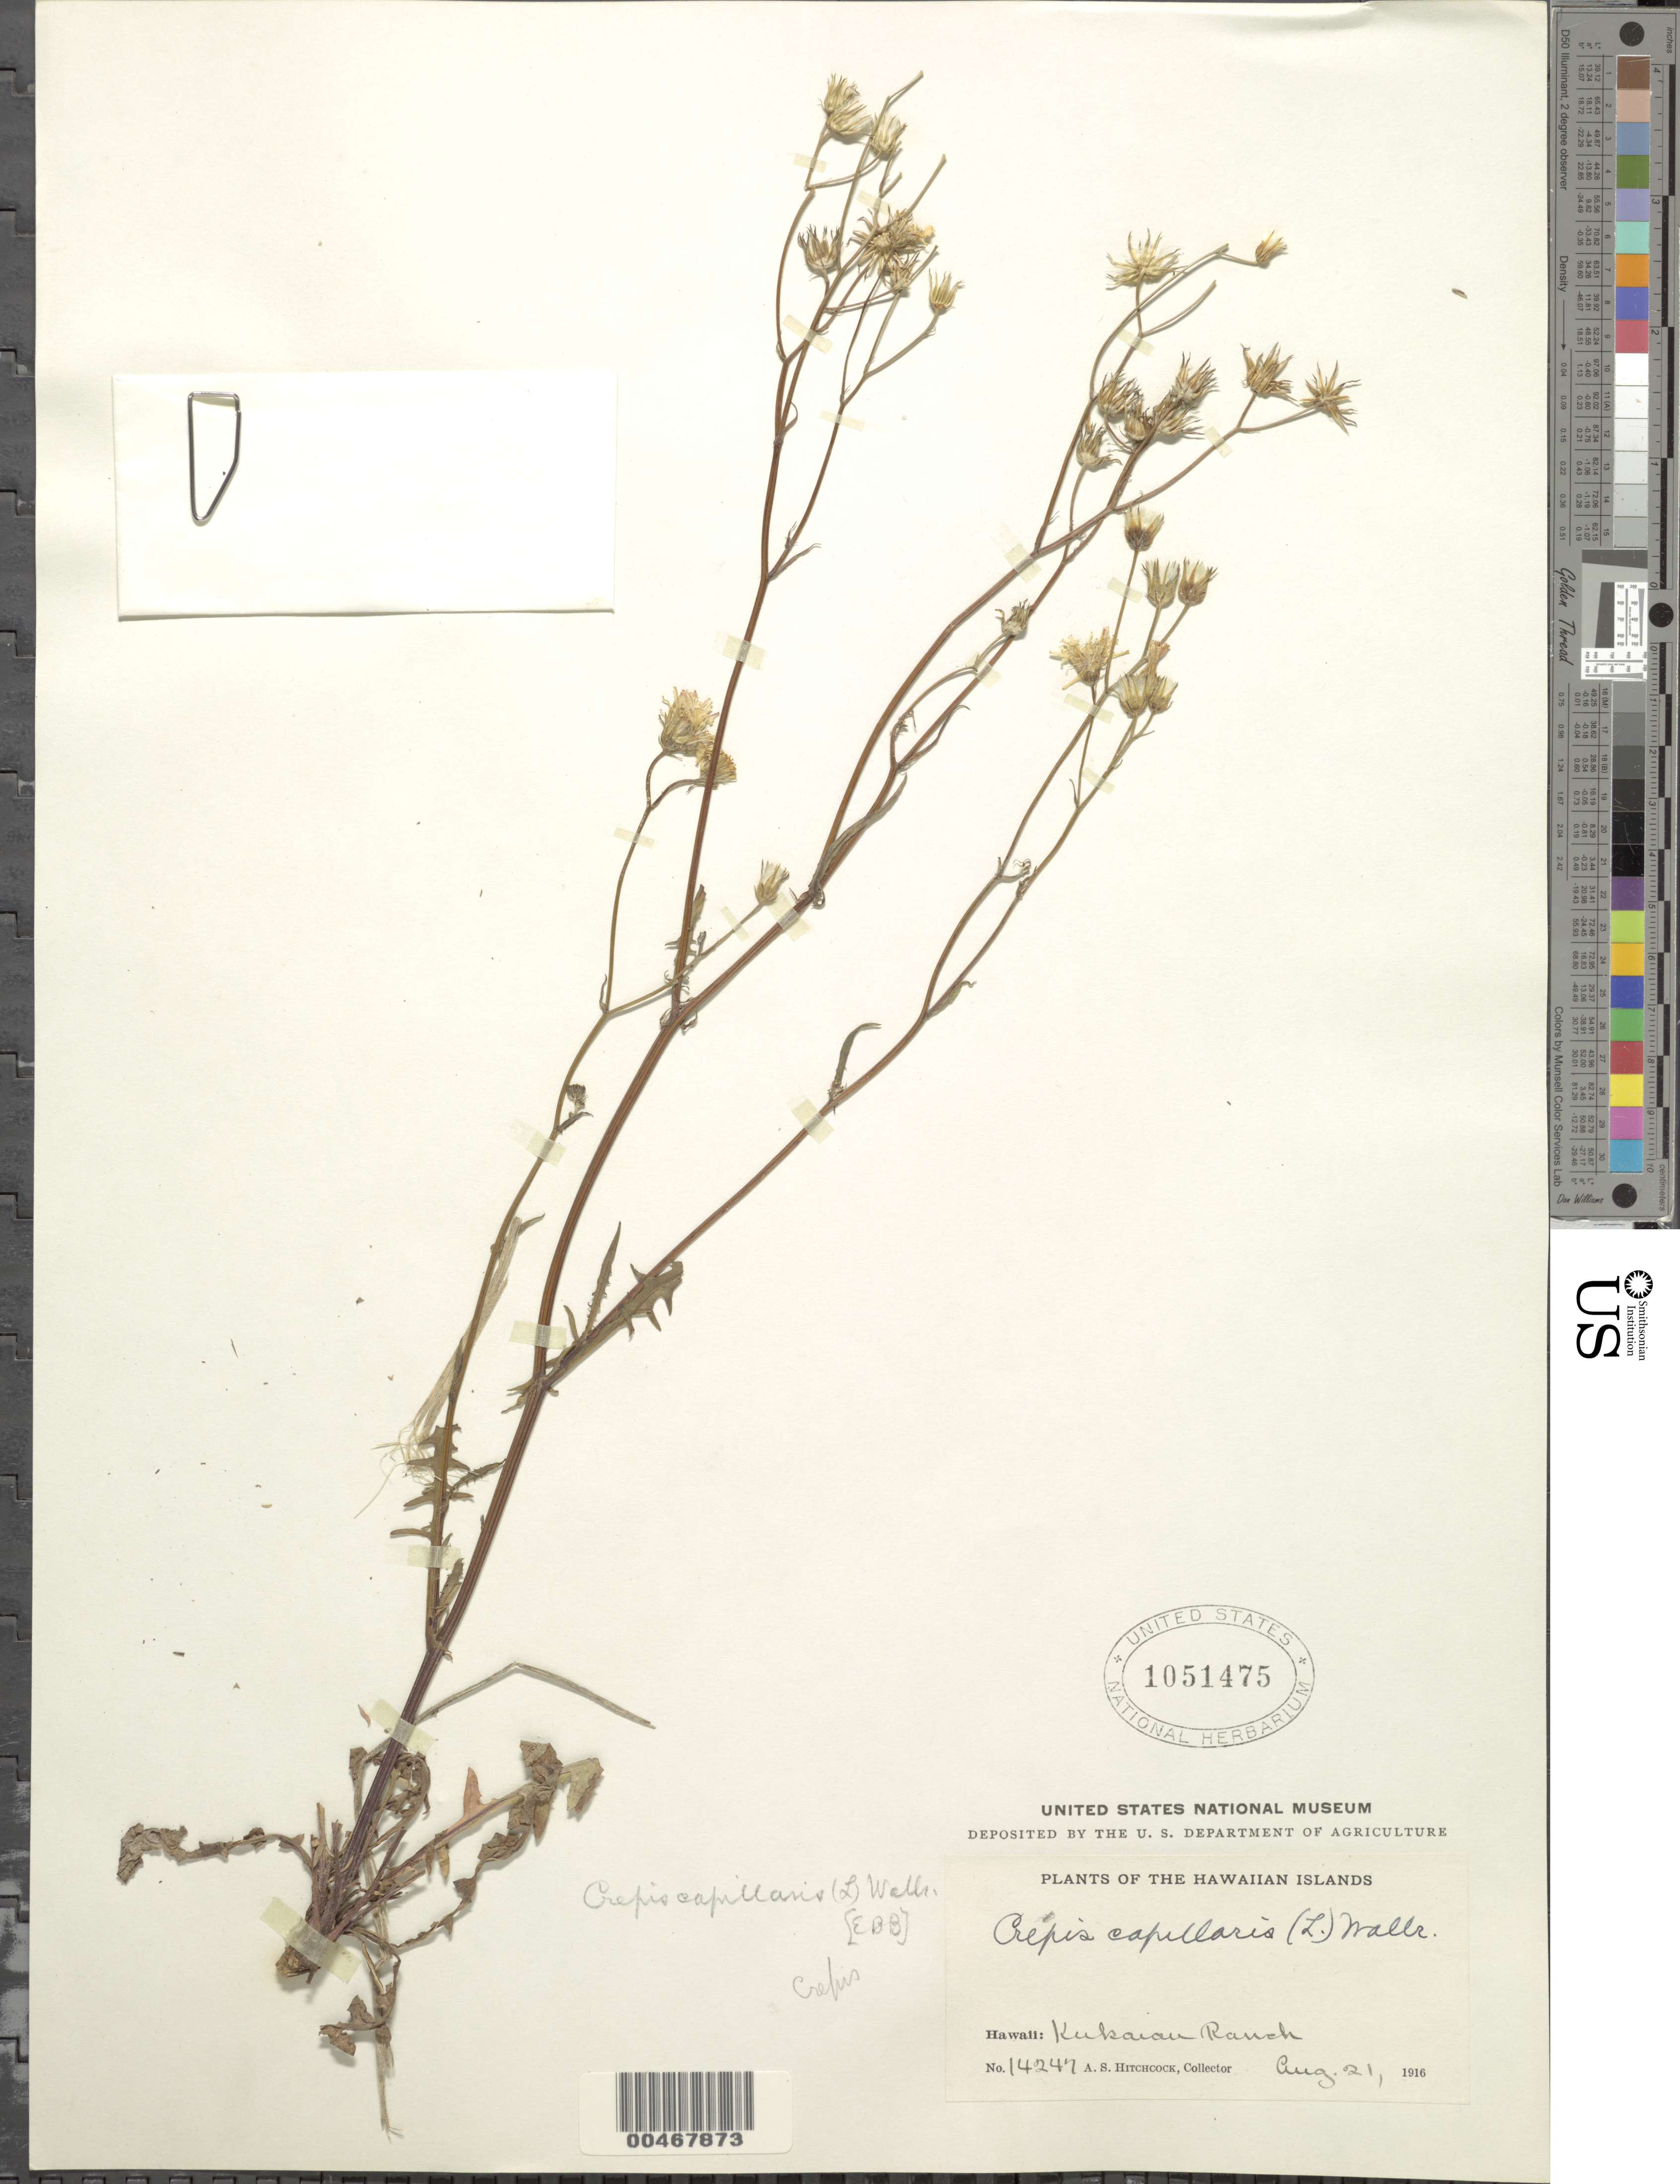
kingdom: Plantae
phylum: Tracheophyta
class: Magnoliopsida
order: Asterales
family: Asteraceae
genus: Crepis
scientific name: Crepis capillaris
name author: (L.) Wallr.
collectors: A. S. Hitchcock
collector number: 14247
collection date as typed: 21 Aug 1916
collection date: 1916-08-21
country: United States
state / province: Hawaii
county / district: Hawaii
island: Hawaii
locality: Kukaiau Ranch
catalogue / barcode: US 1051475